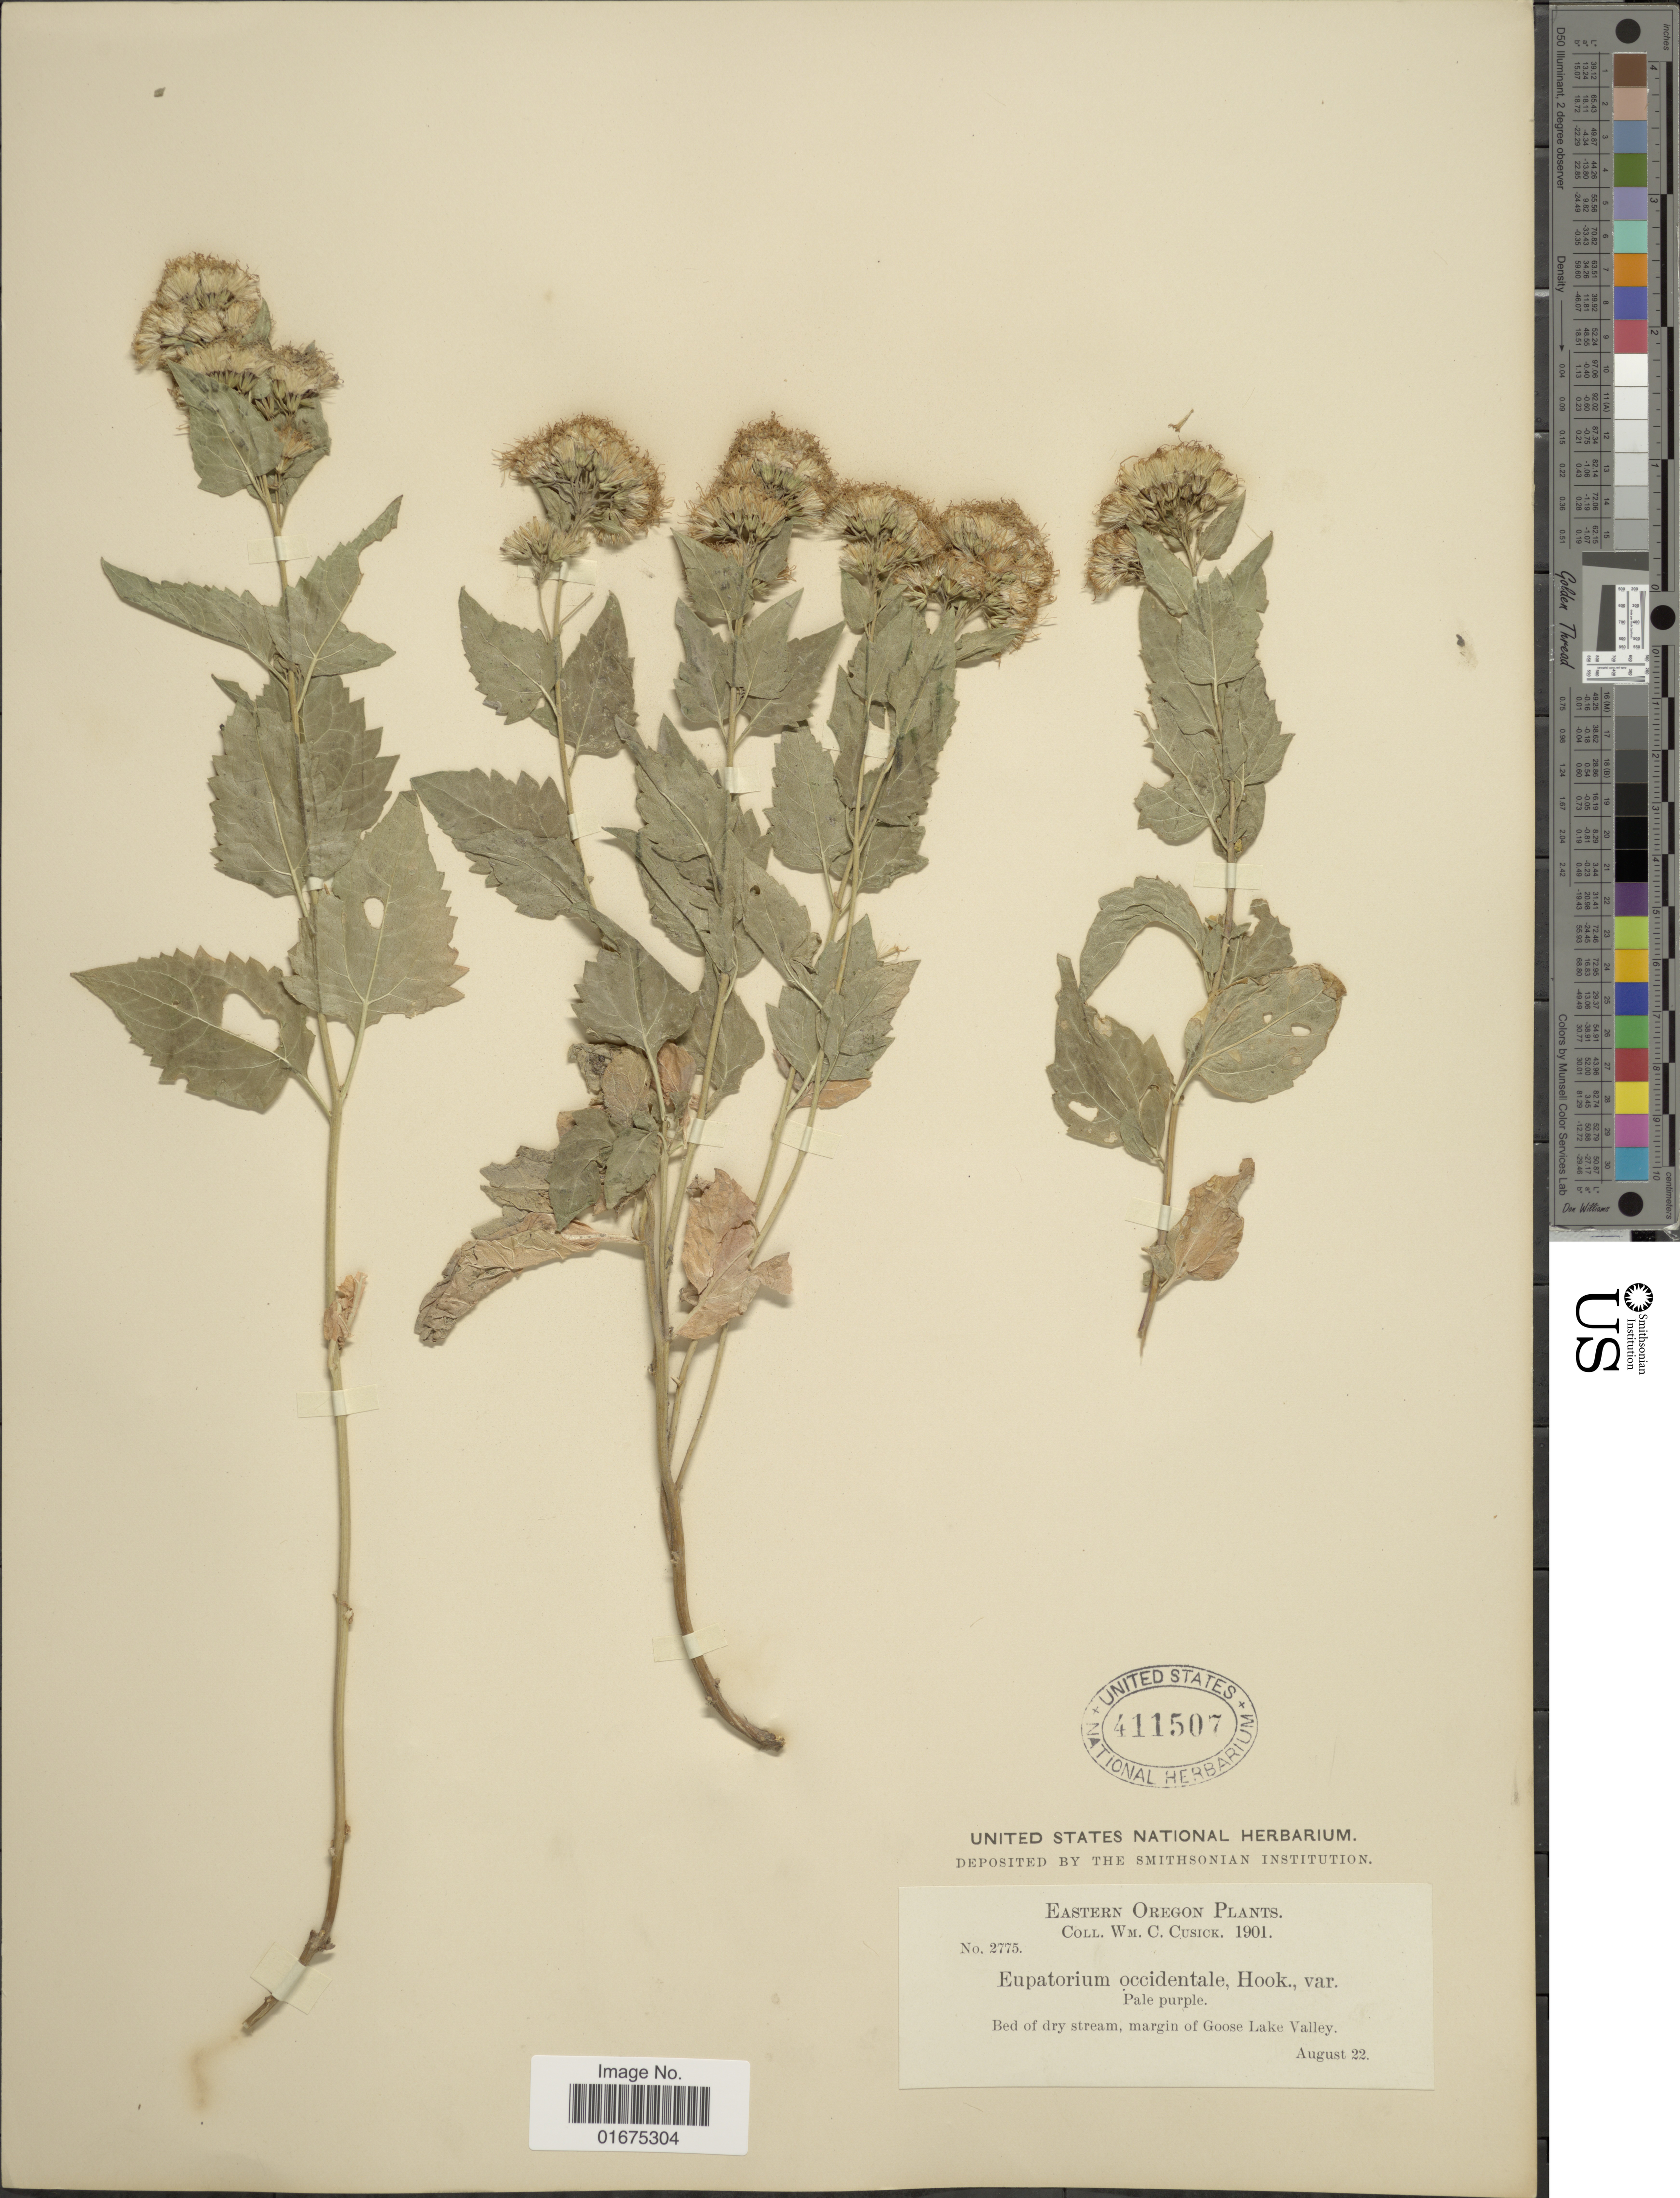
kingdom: Plantae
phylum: Tracheophyta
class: Magnoliopsida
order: Asterales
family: Asteraceae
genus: Ageratina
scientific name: Ageratina occidentalis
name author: (Hook.) R.M. King & H. Rob.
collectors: W. C. Cusick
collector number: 2775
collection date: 1901-08-22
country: United States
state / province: Oregon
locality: Eastern Oregon, Bed of dry stream, margin of Goose Lake Valley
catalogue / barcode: US 411507